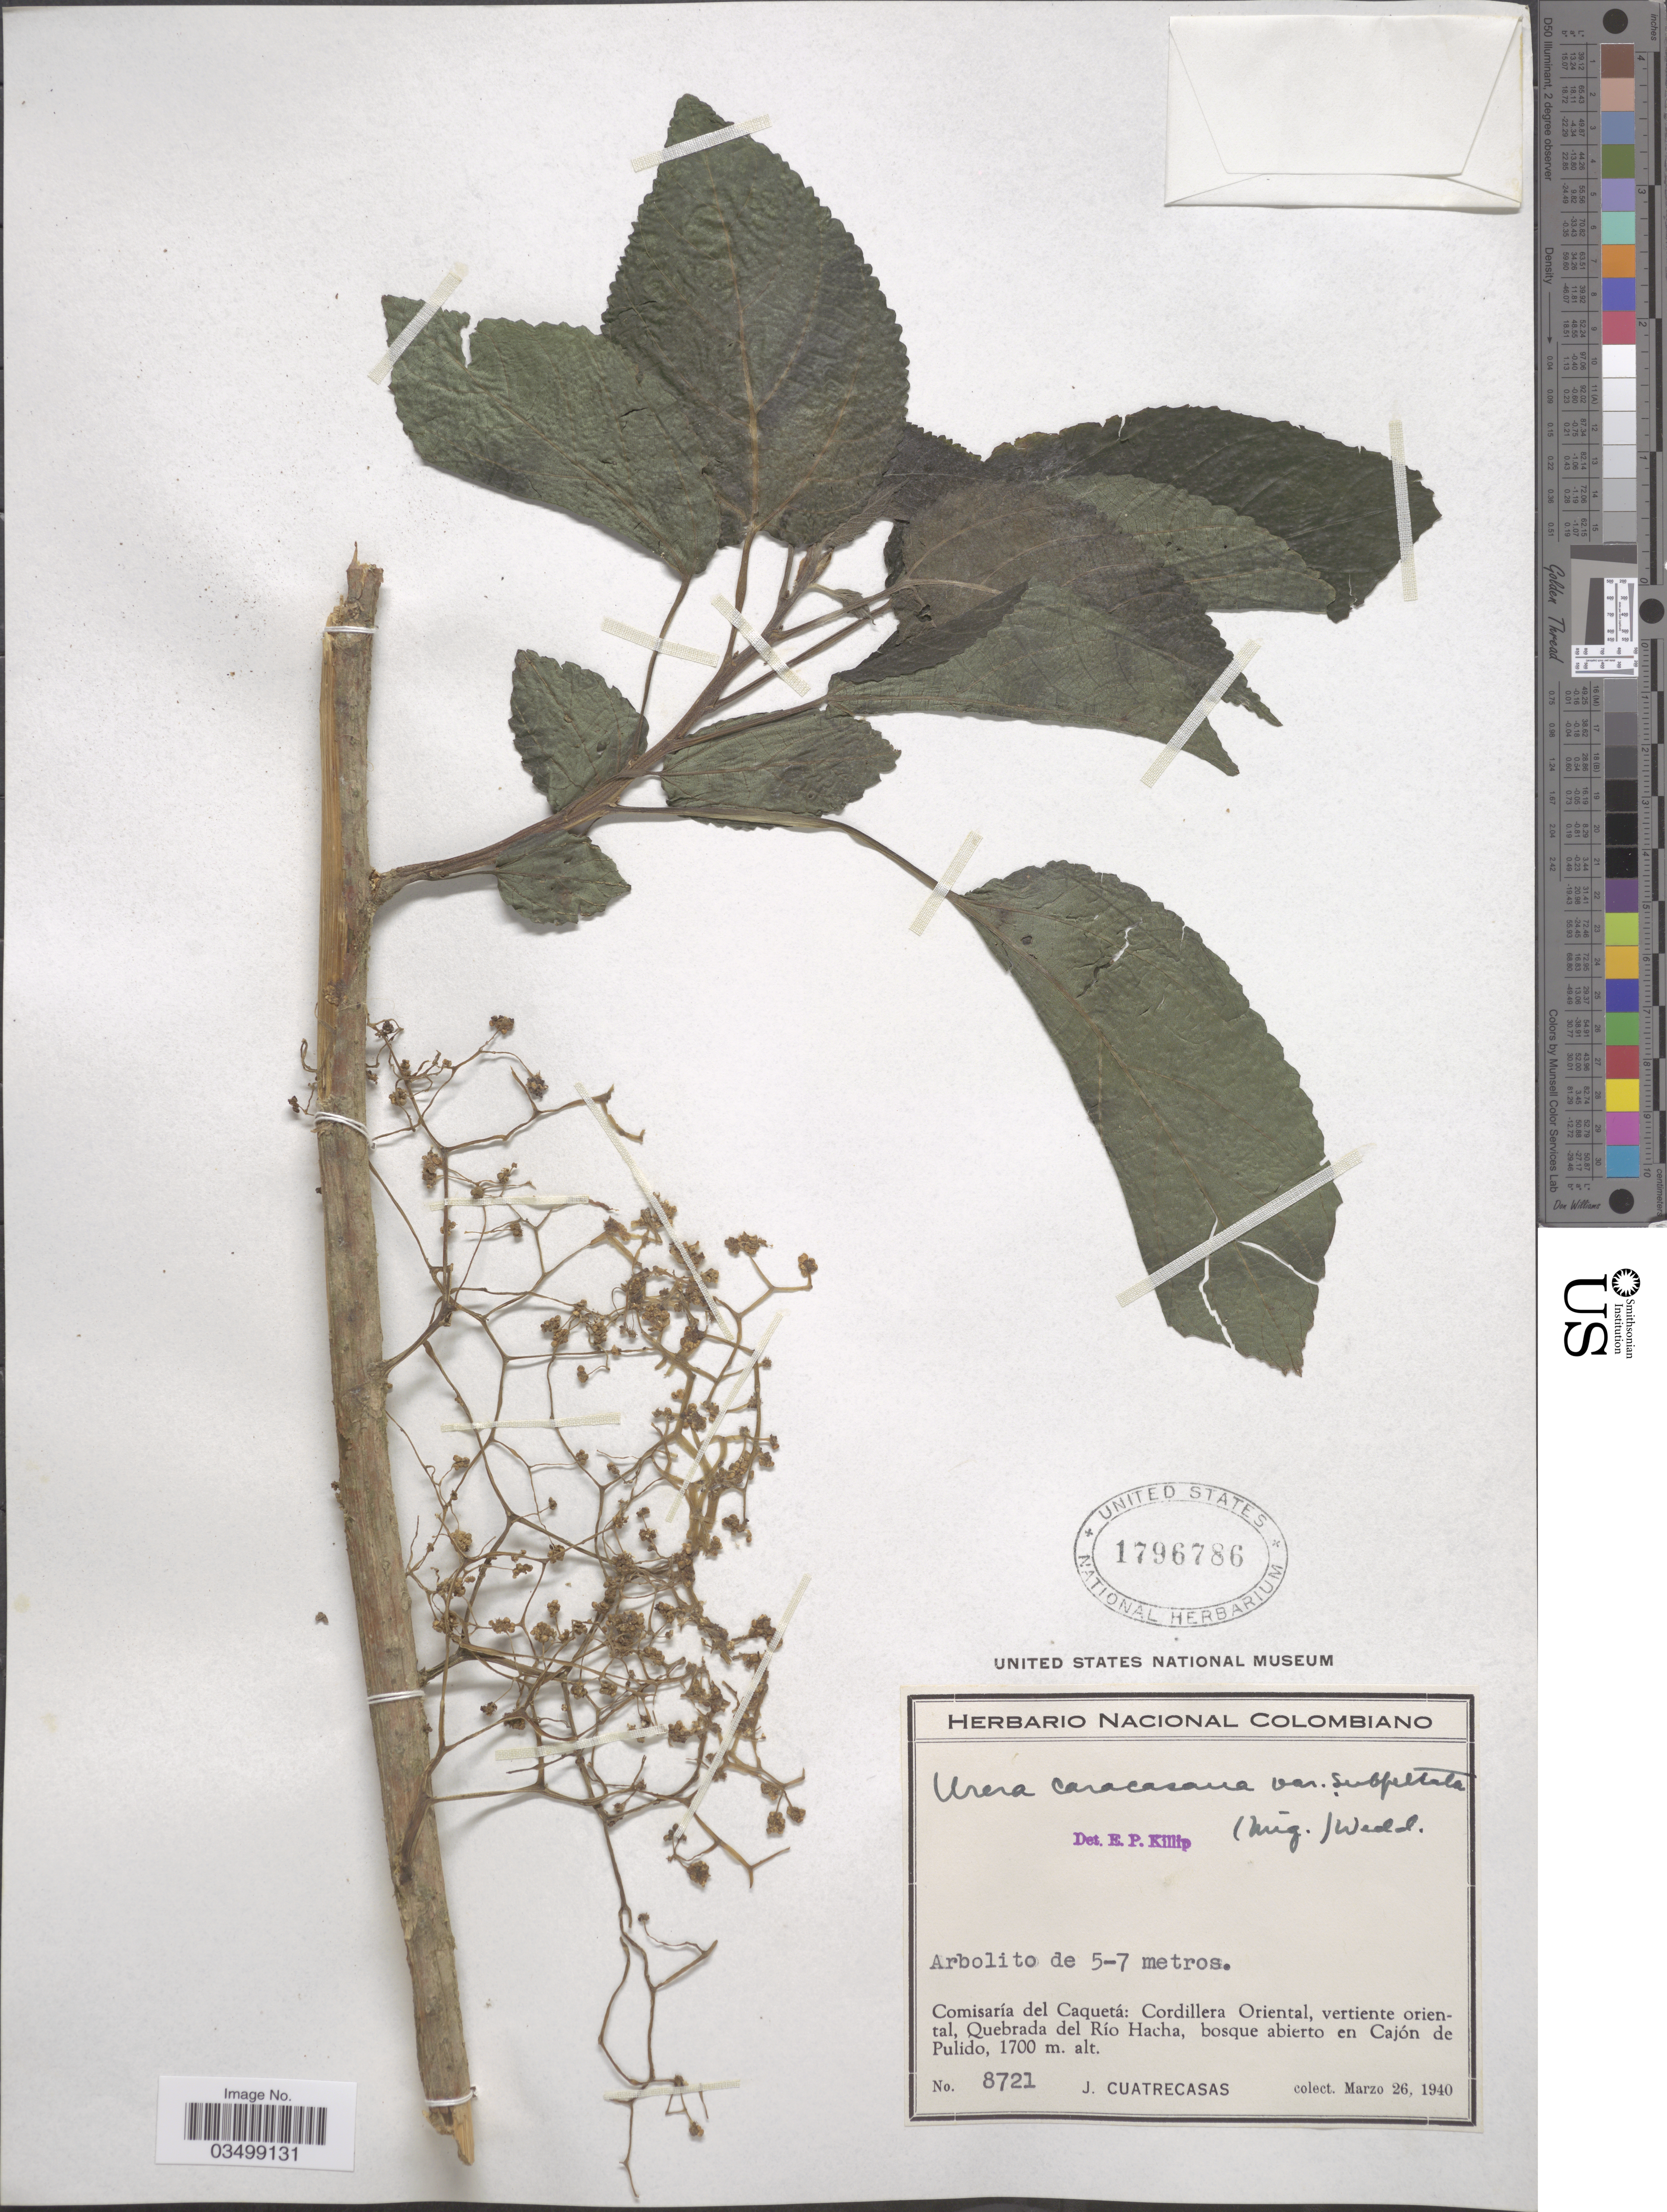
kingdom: Plantae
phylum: Tracheophyta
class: Magnoliopsida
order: Rosales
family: Urticaceae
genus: Urera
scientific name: Urera caracasana var. subpeltata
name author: (Miq.) Wedd.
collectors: J. Cuatrecasas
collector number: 8721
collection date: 1940-03-26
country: Colombia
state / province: Caquetá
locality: Comisaría del Caquetá: Cordillera Oriental, vertiente oriental, Quebrada del Río Hacha, bosque abierto en Cajón de Pulido.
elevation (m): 1700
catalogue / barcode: US 1796786